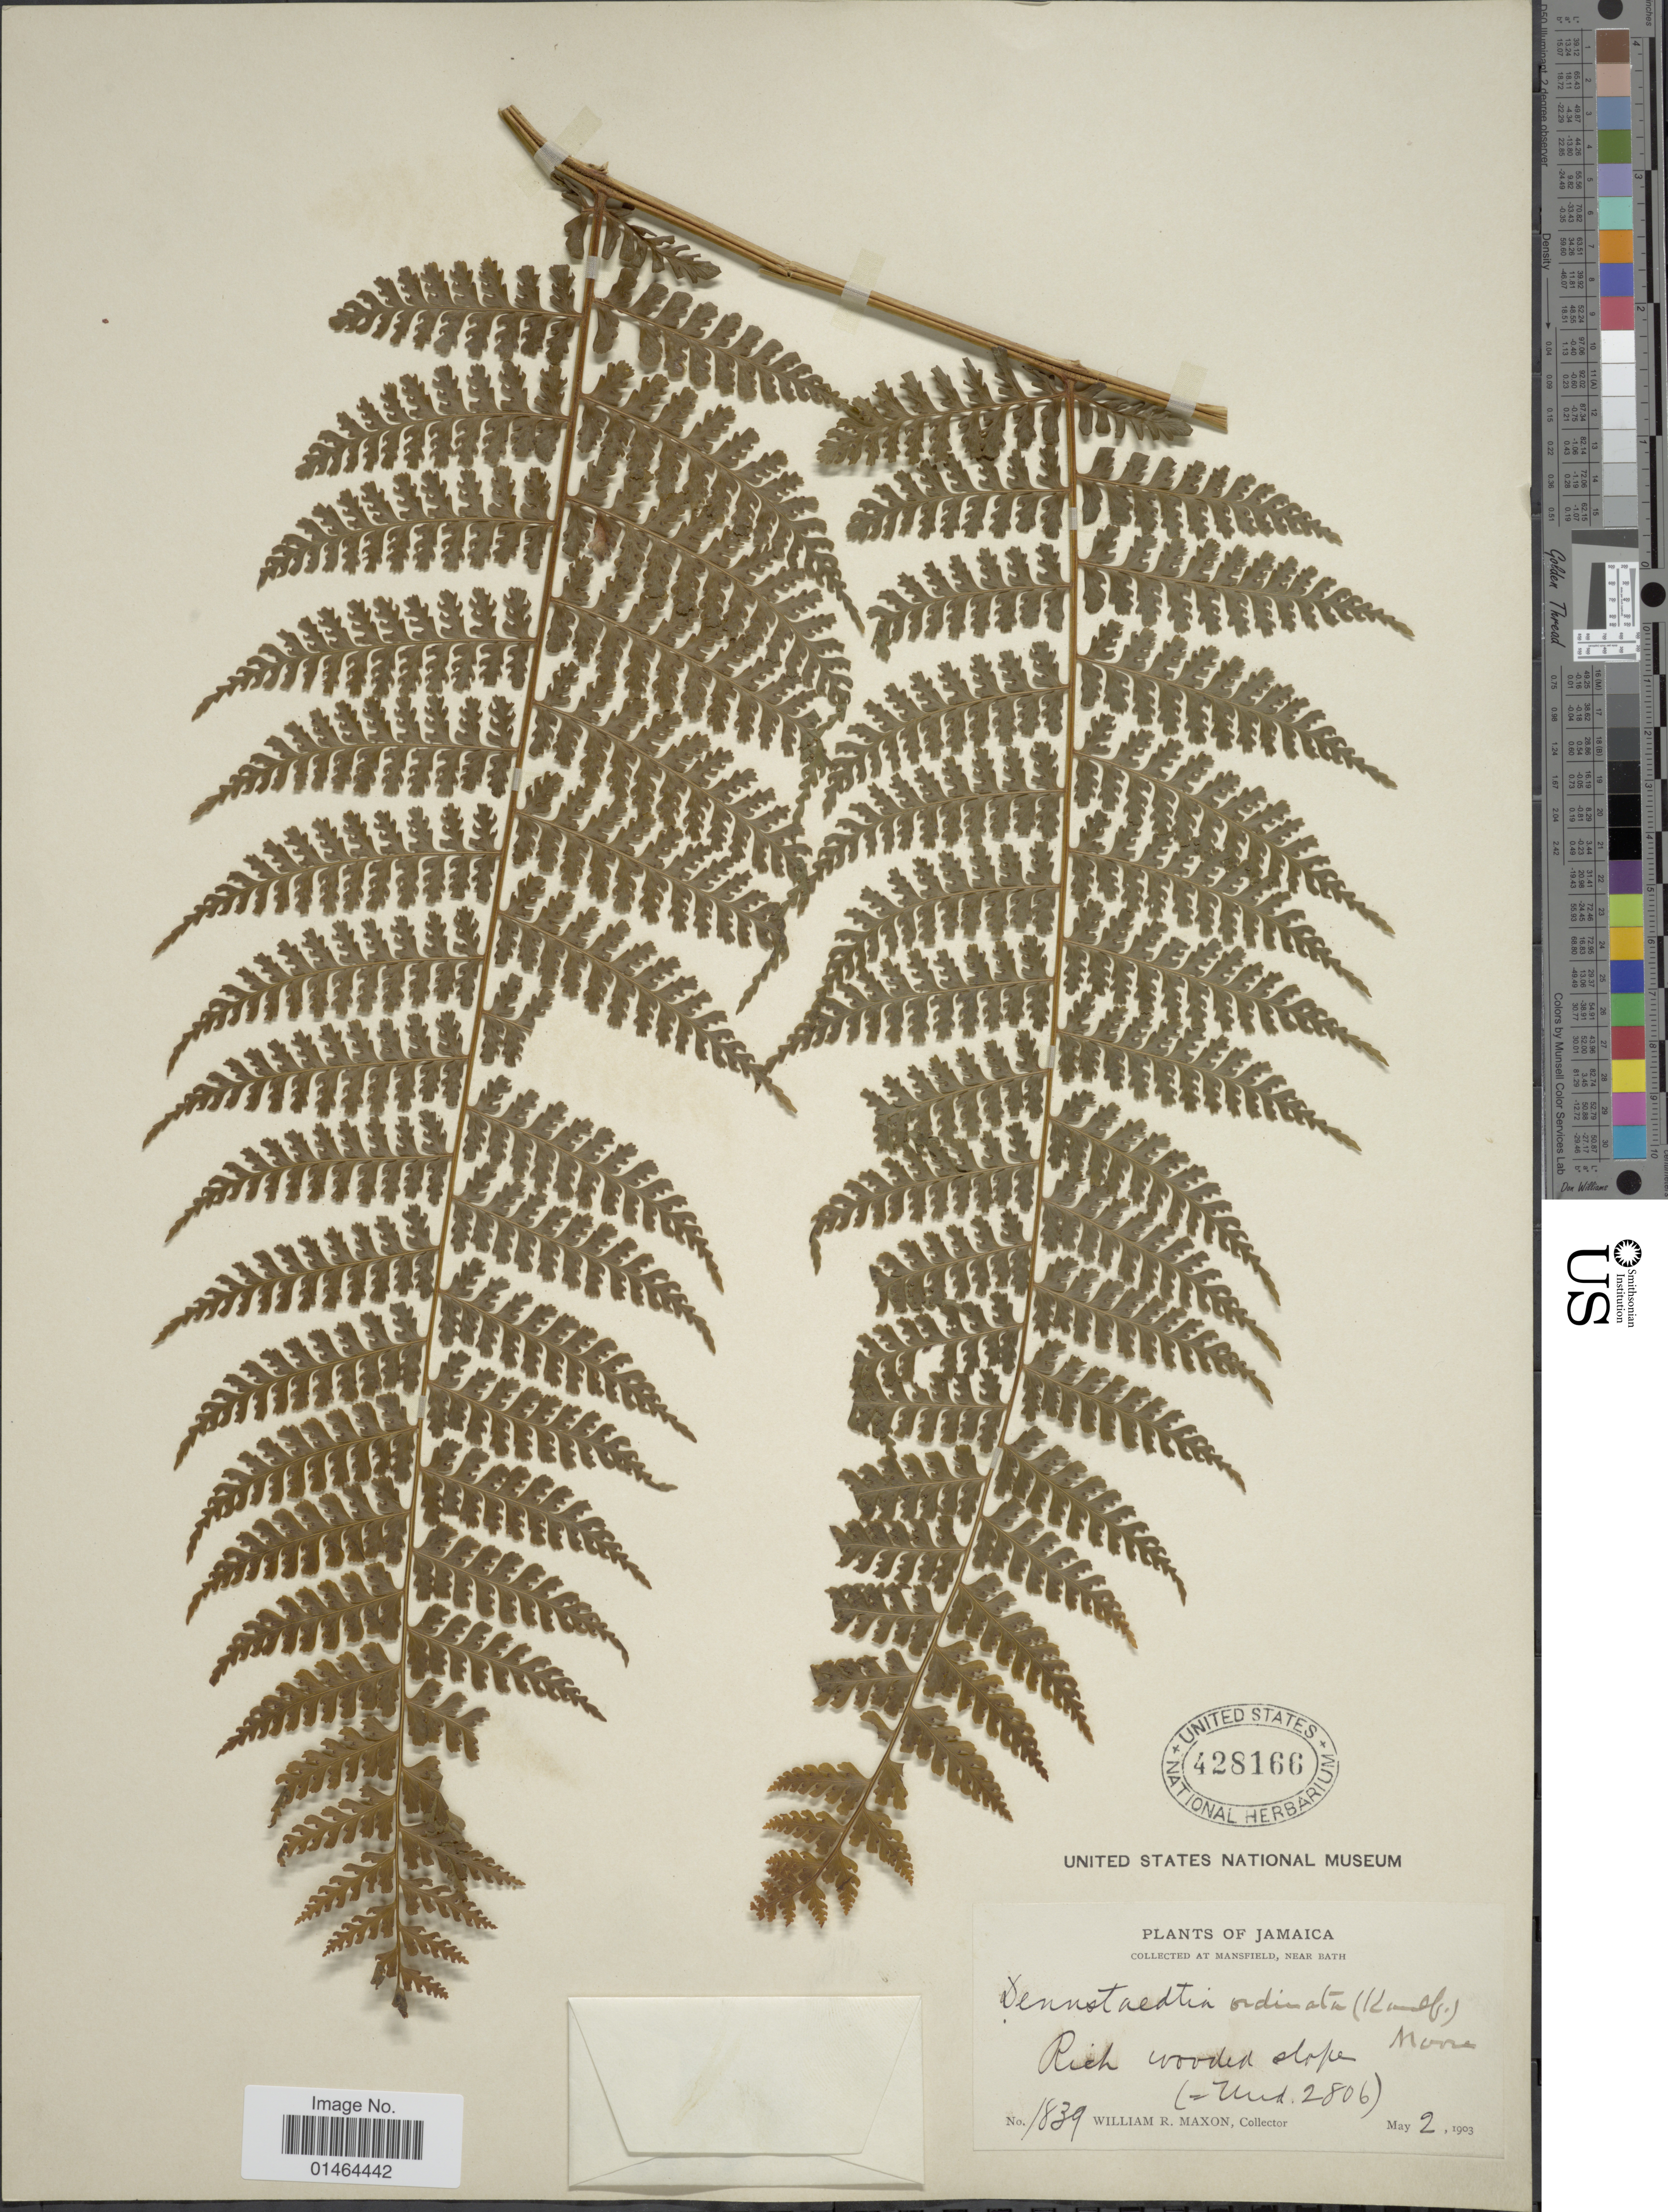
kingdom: Plantae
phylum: Tracheophyta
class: Polypodiopsida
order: Polypodiales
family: Dennstaedtiaceae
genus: Dennstaedtia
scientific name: Dennstaedtia dissecta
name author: (Sw.) T. Moore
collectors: W. R. Maxon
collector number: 1839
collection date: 1903-05-02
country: Jamaica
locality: At Mansfield, near Bath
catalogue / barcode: US 428166